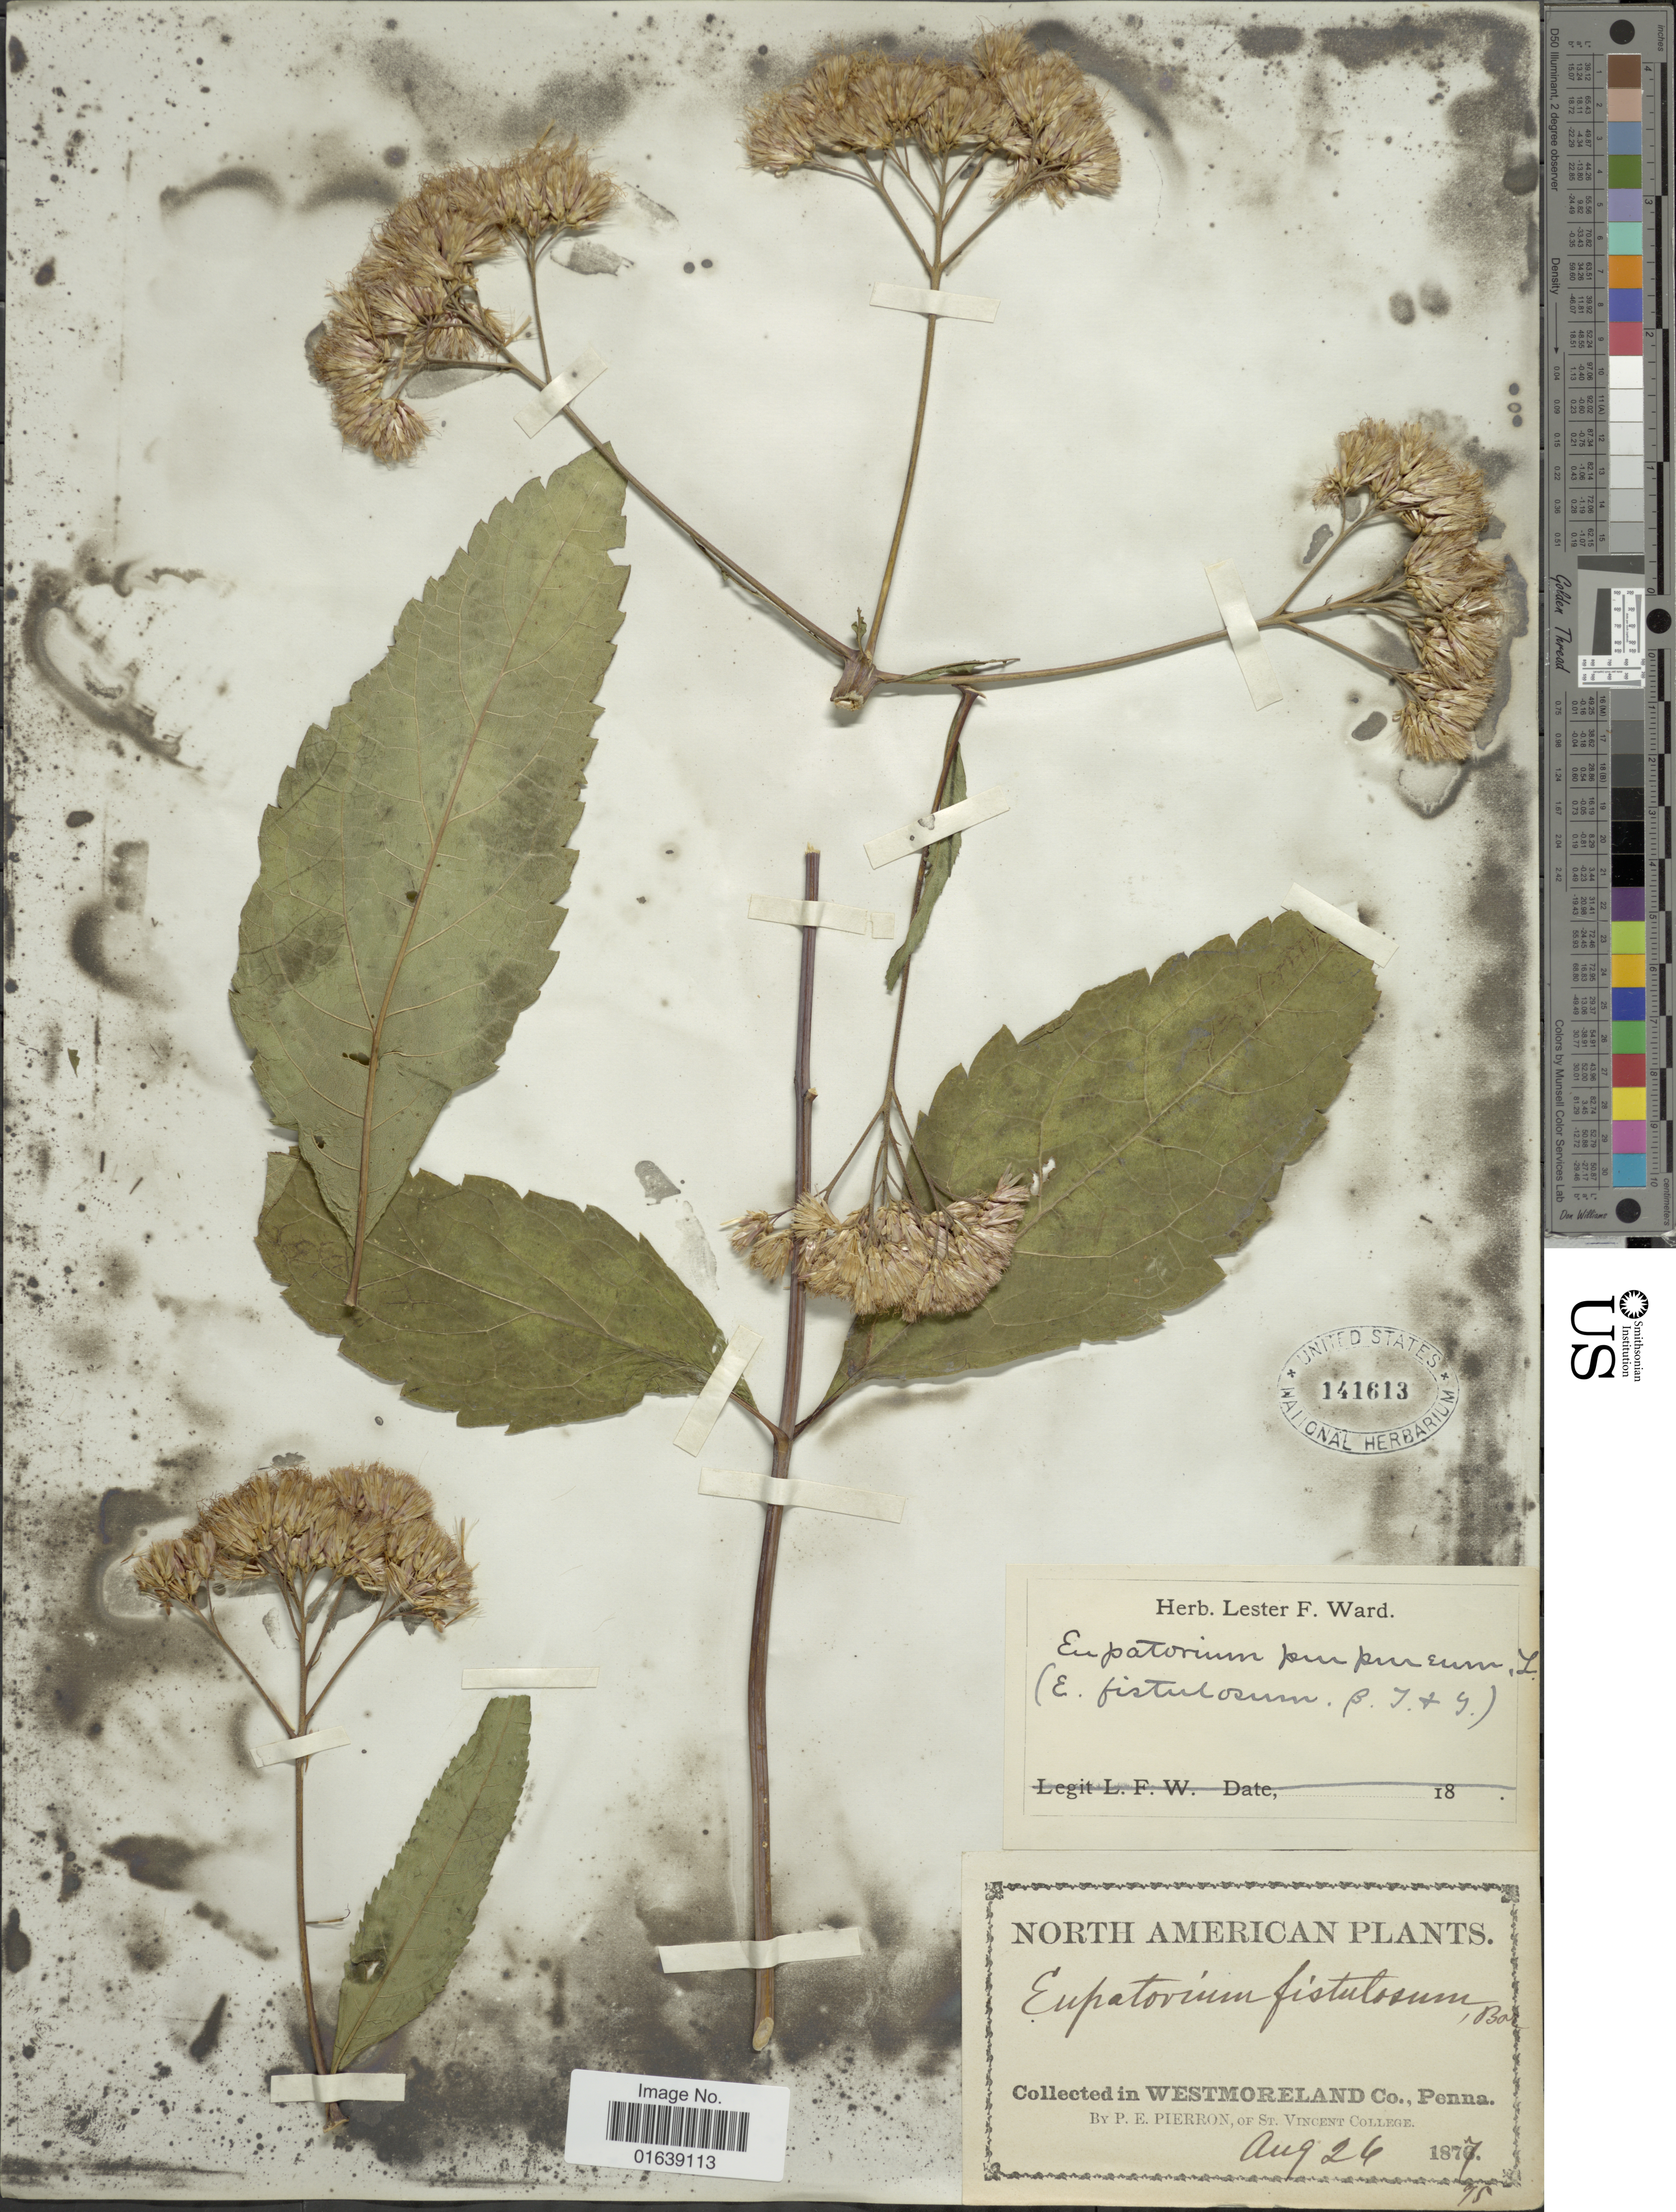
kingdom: Plantae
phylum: Tracheophyta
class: Magnoliopsida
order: Asterales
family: Asteraceae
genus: Eupatorium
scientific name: Eupatorium fistulosum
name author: Barratt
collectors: P. Pierron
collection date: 1877-08-26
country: United States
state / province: Pennsylvania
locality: Westmoreland Co., Penna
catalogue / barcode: US 141613